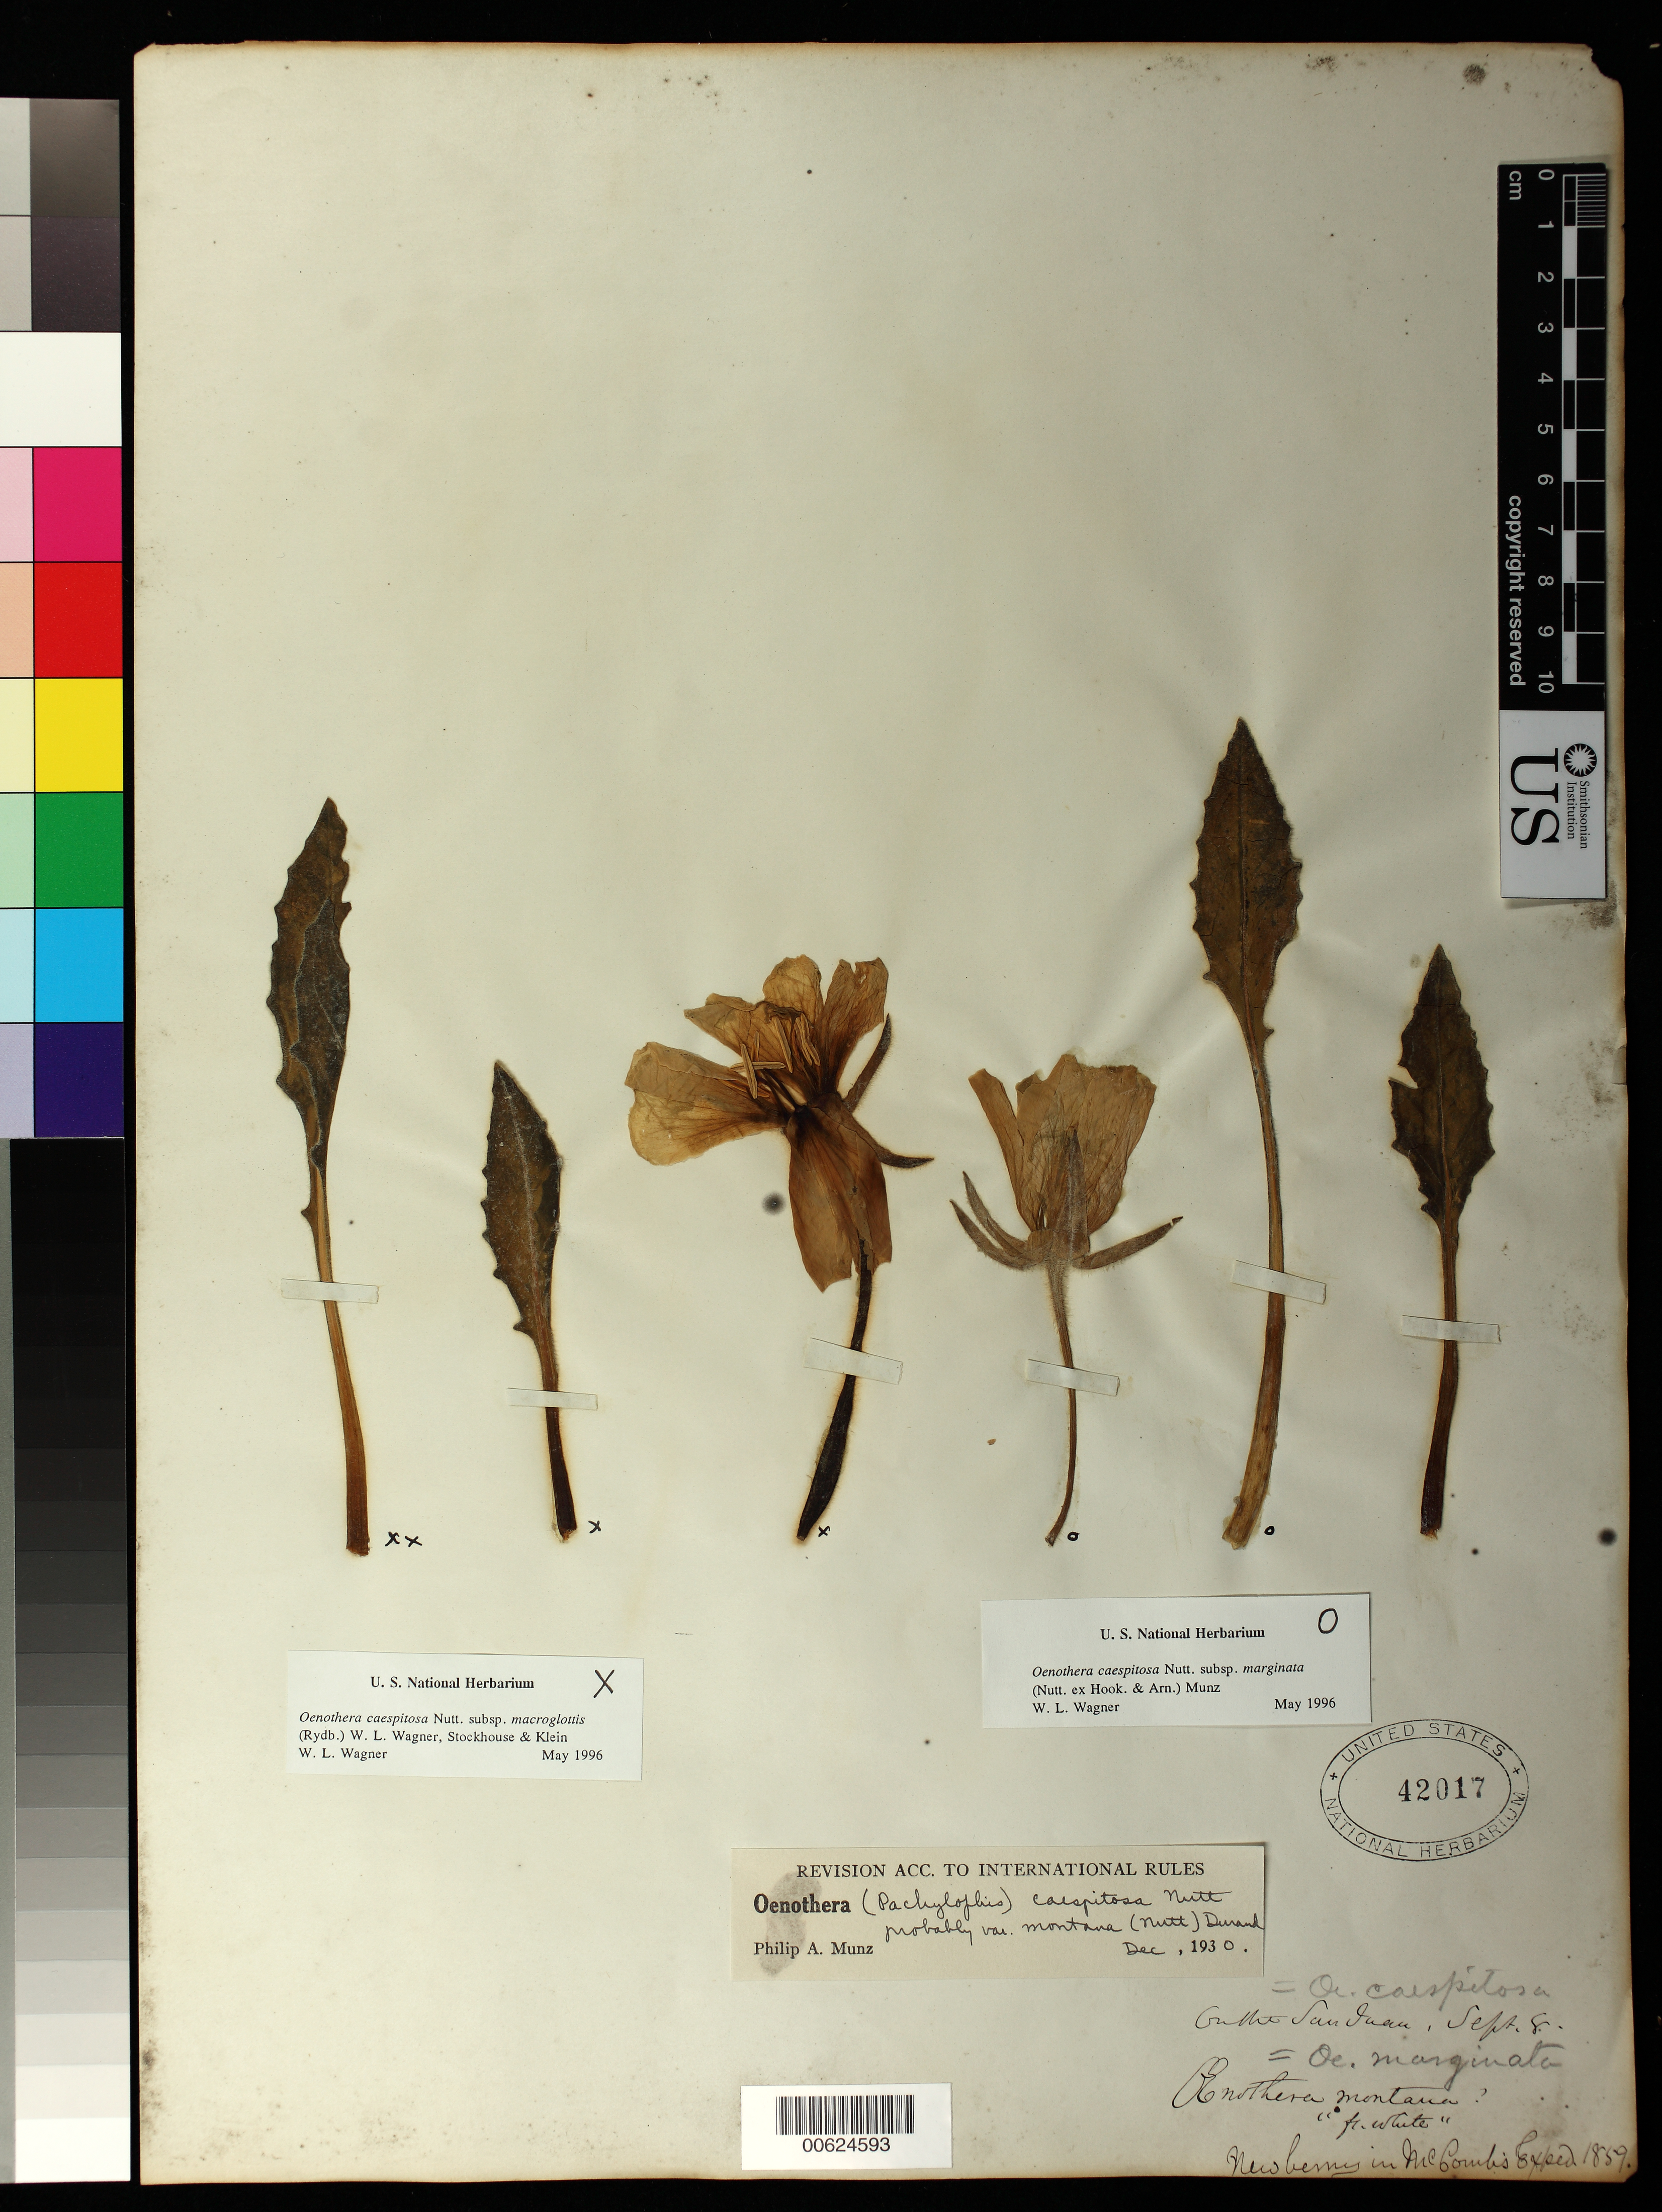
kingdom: Plantae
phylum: Tracheophyta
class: Magnoliopsida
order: Myrtales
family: Onagraceae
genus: Oenothera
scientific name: Oenothera cespitosa subsp. marginata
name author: (Nutt. ex Hook. & Arn.) Munz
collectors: J. S. Newberry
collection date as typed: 08 Sep 1859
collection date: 1859-09-08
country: United States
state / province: Utah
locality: On the San Juan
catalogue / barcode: US 42017